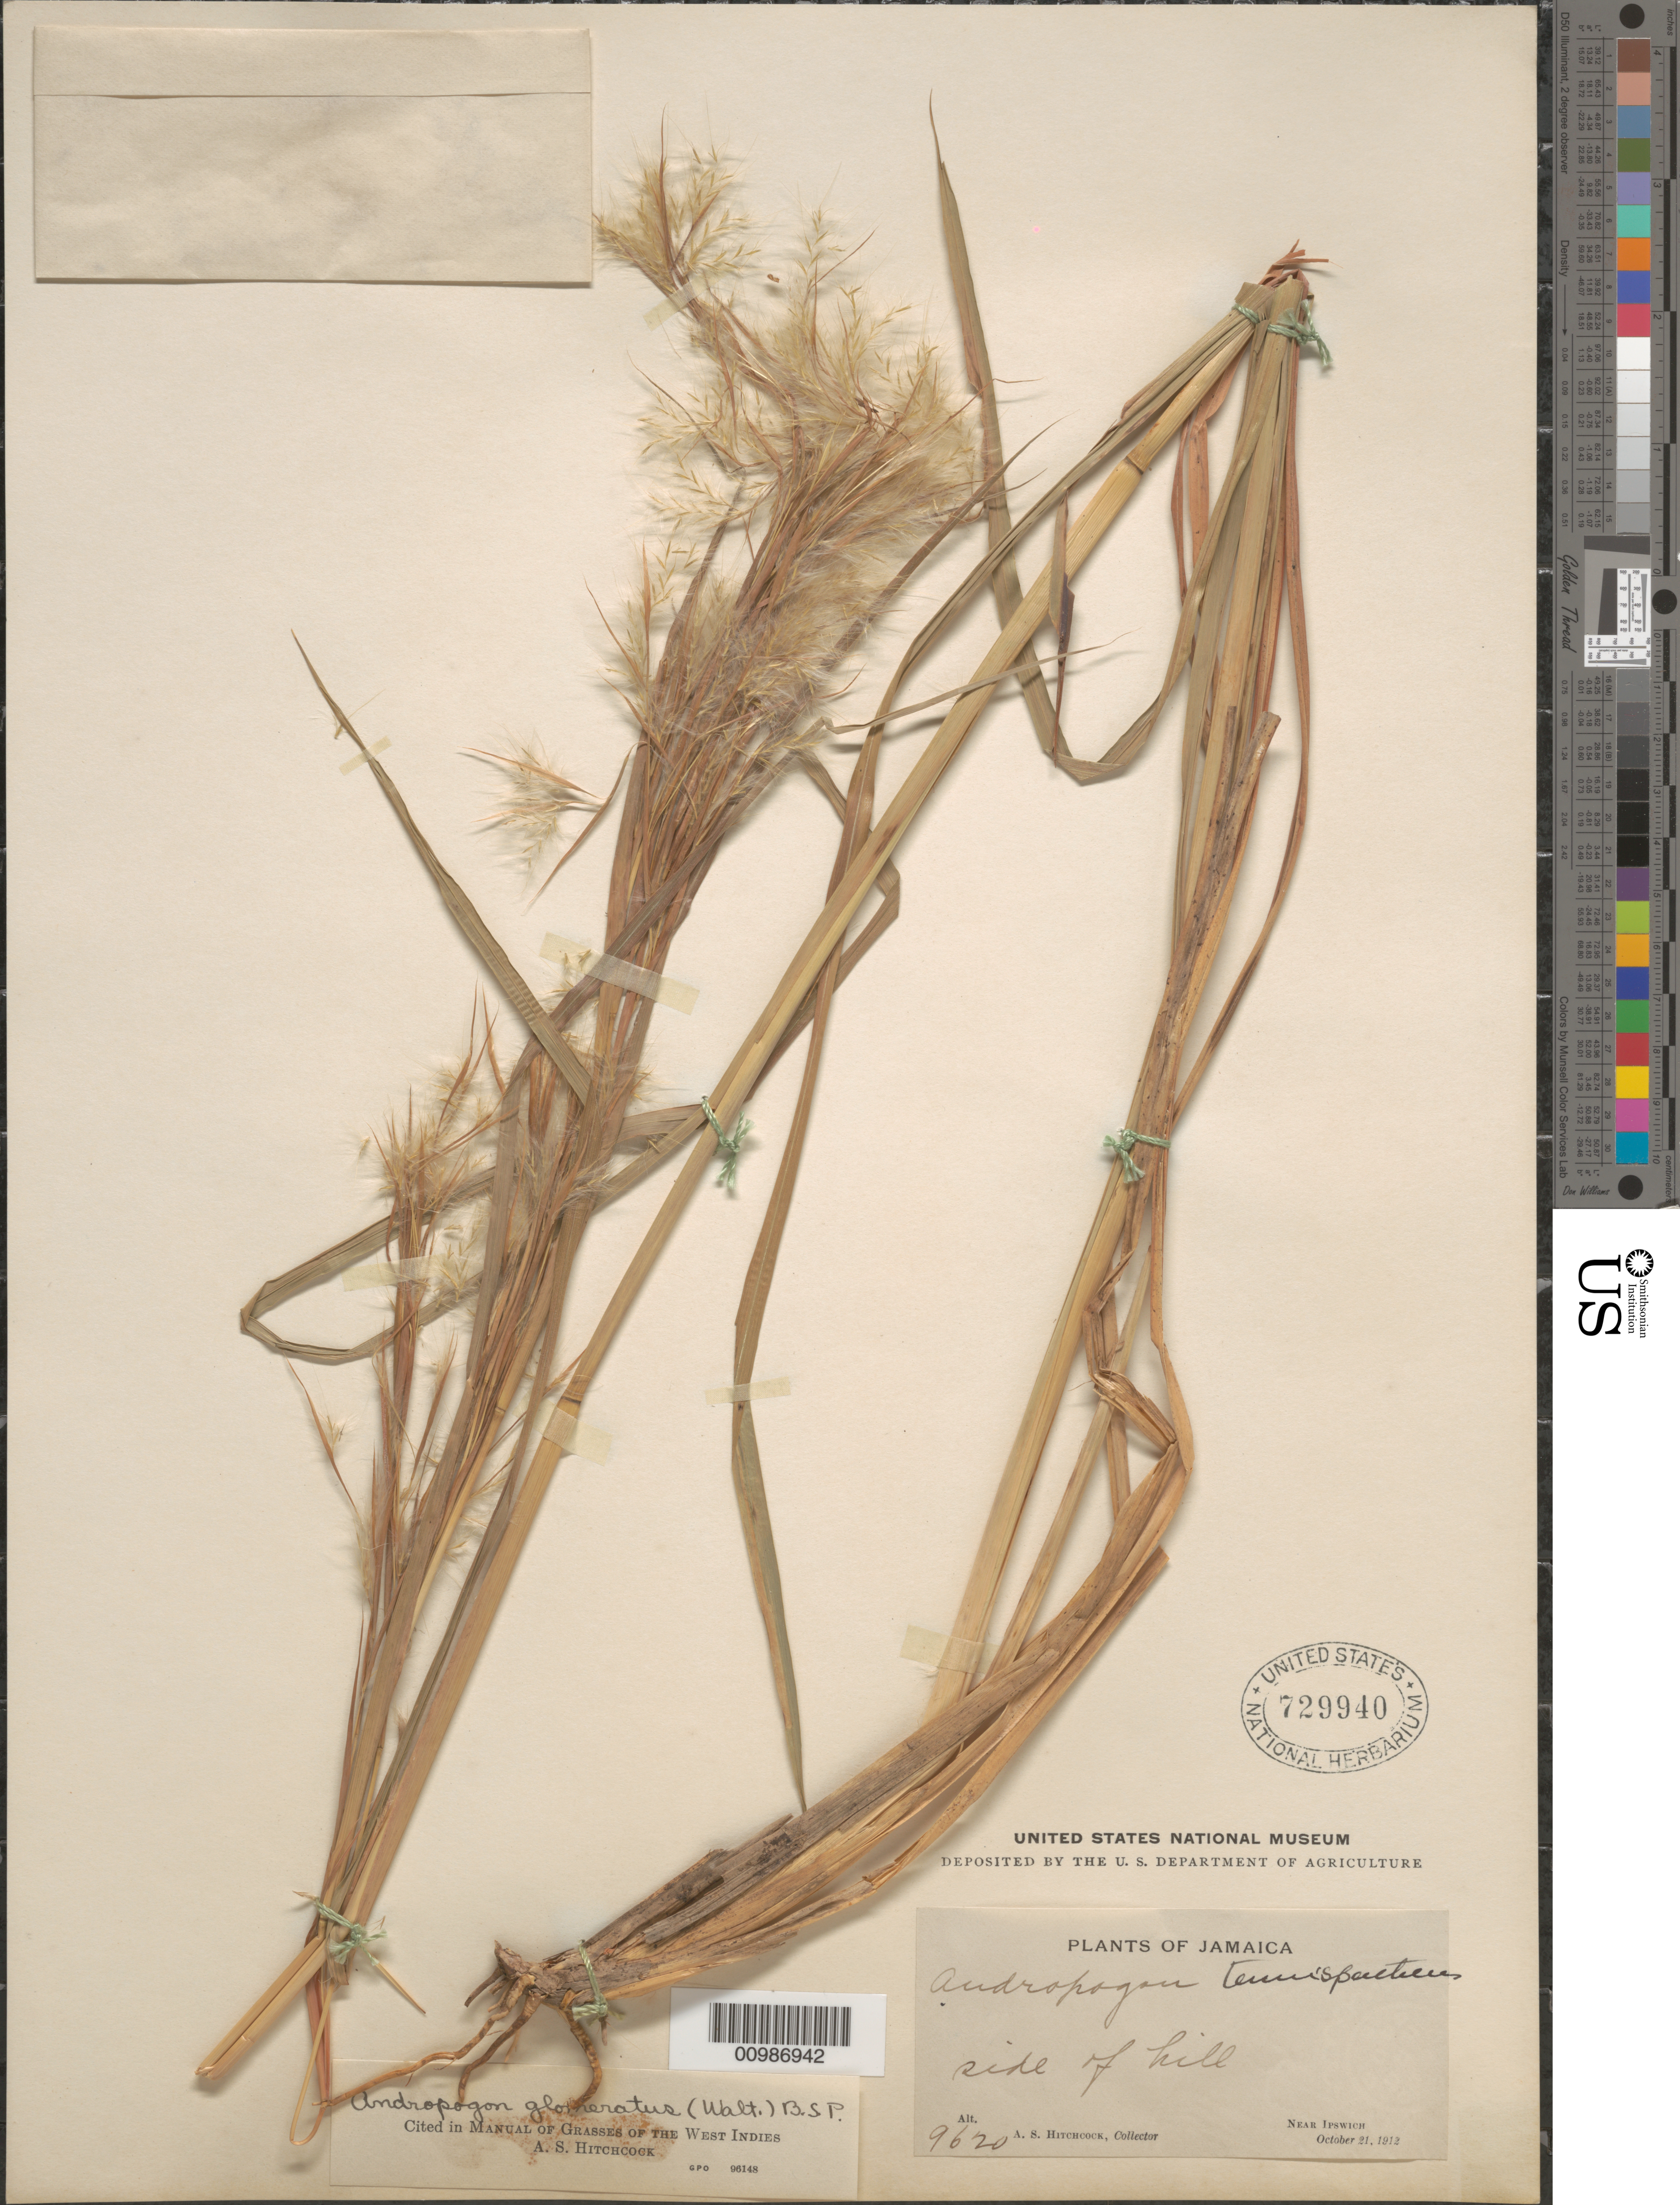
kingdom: Plantae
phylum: Tracheophyta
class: Liliopsida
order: Poales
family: Poaceae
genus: Andropogon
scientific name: Andropogon glomeratus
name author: (Walter) Britton, Stearns & Poggenb.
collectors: A. S. Hitchcock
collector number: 9620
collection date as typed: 21 Oct 1912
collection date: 1912-10-21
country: Jamaica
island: Jamaica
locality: Near Ipswich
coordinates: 0 N, 0 E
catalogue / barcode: US 729940